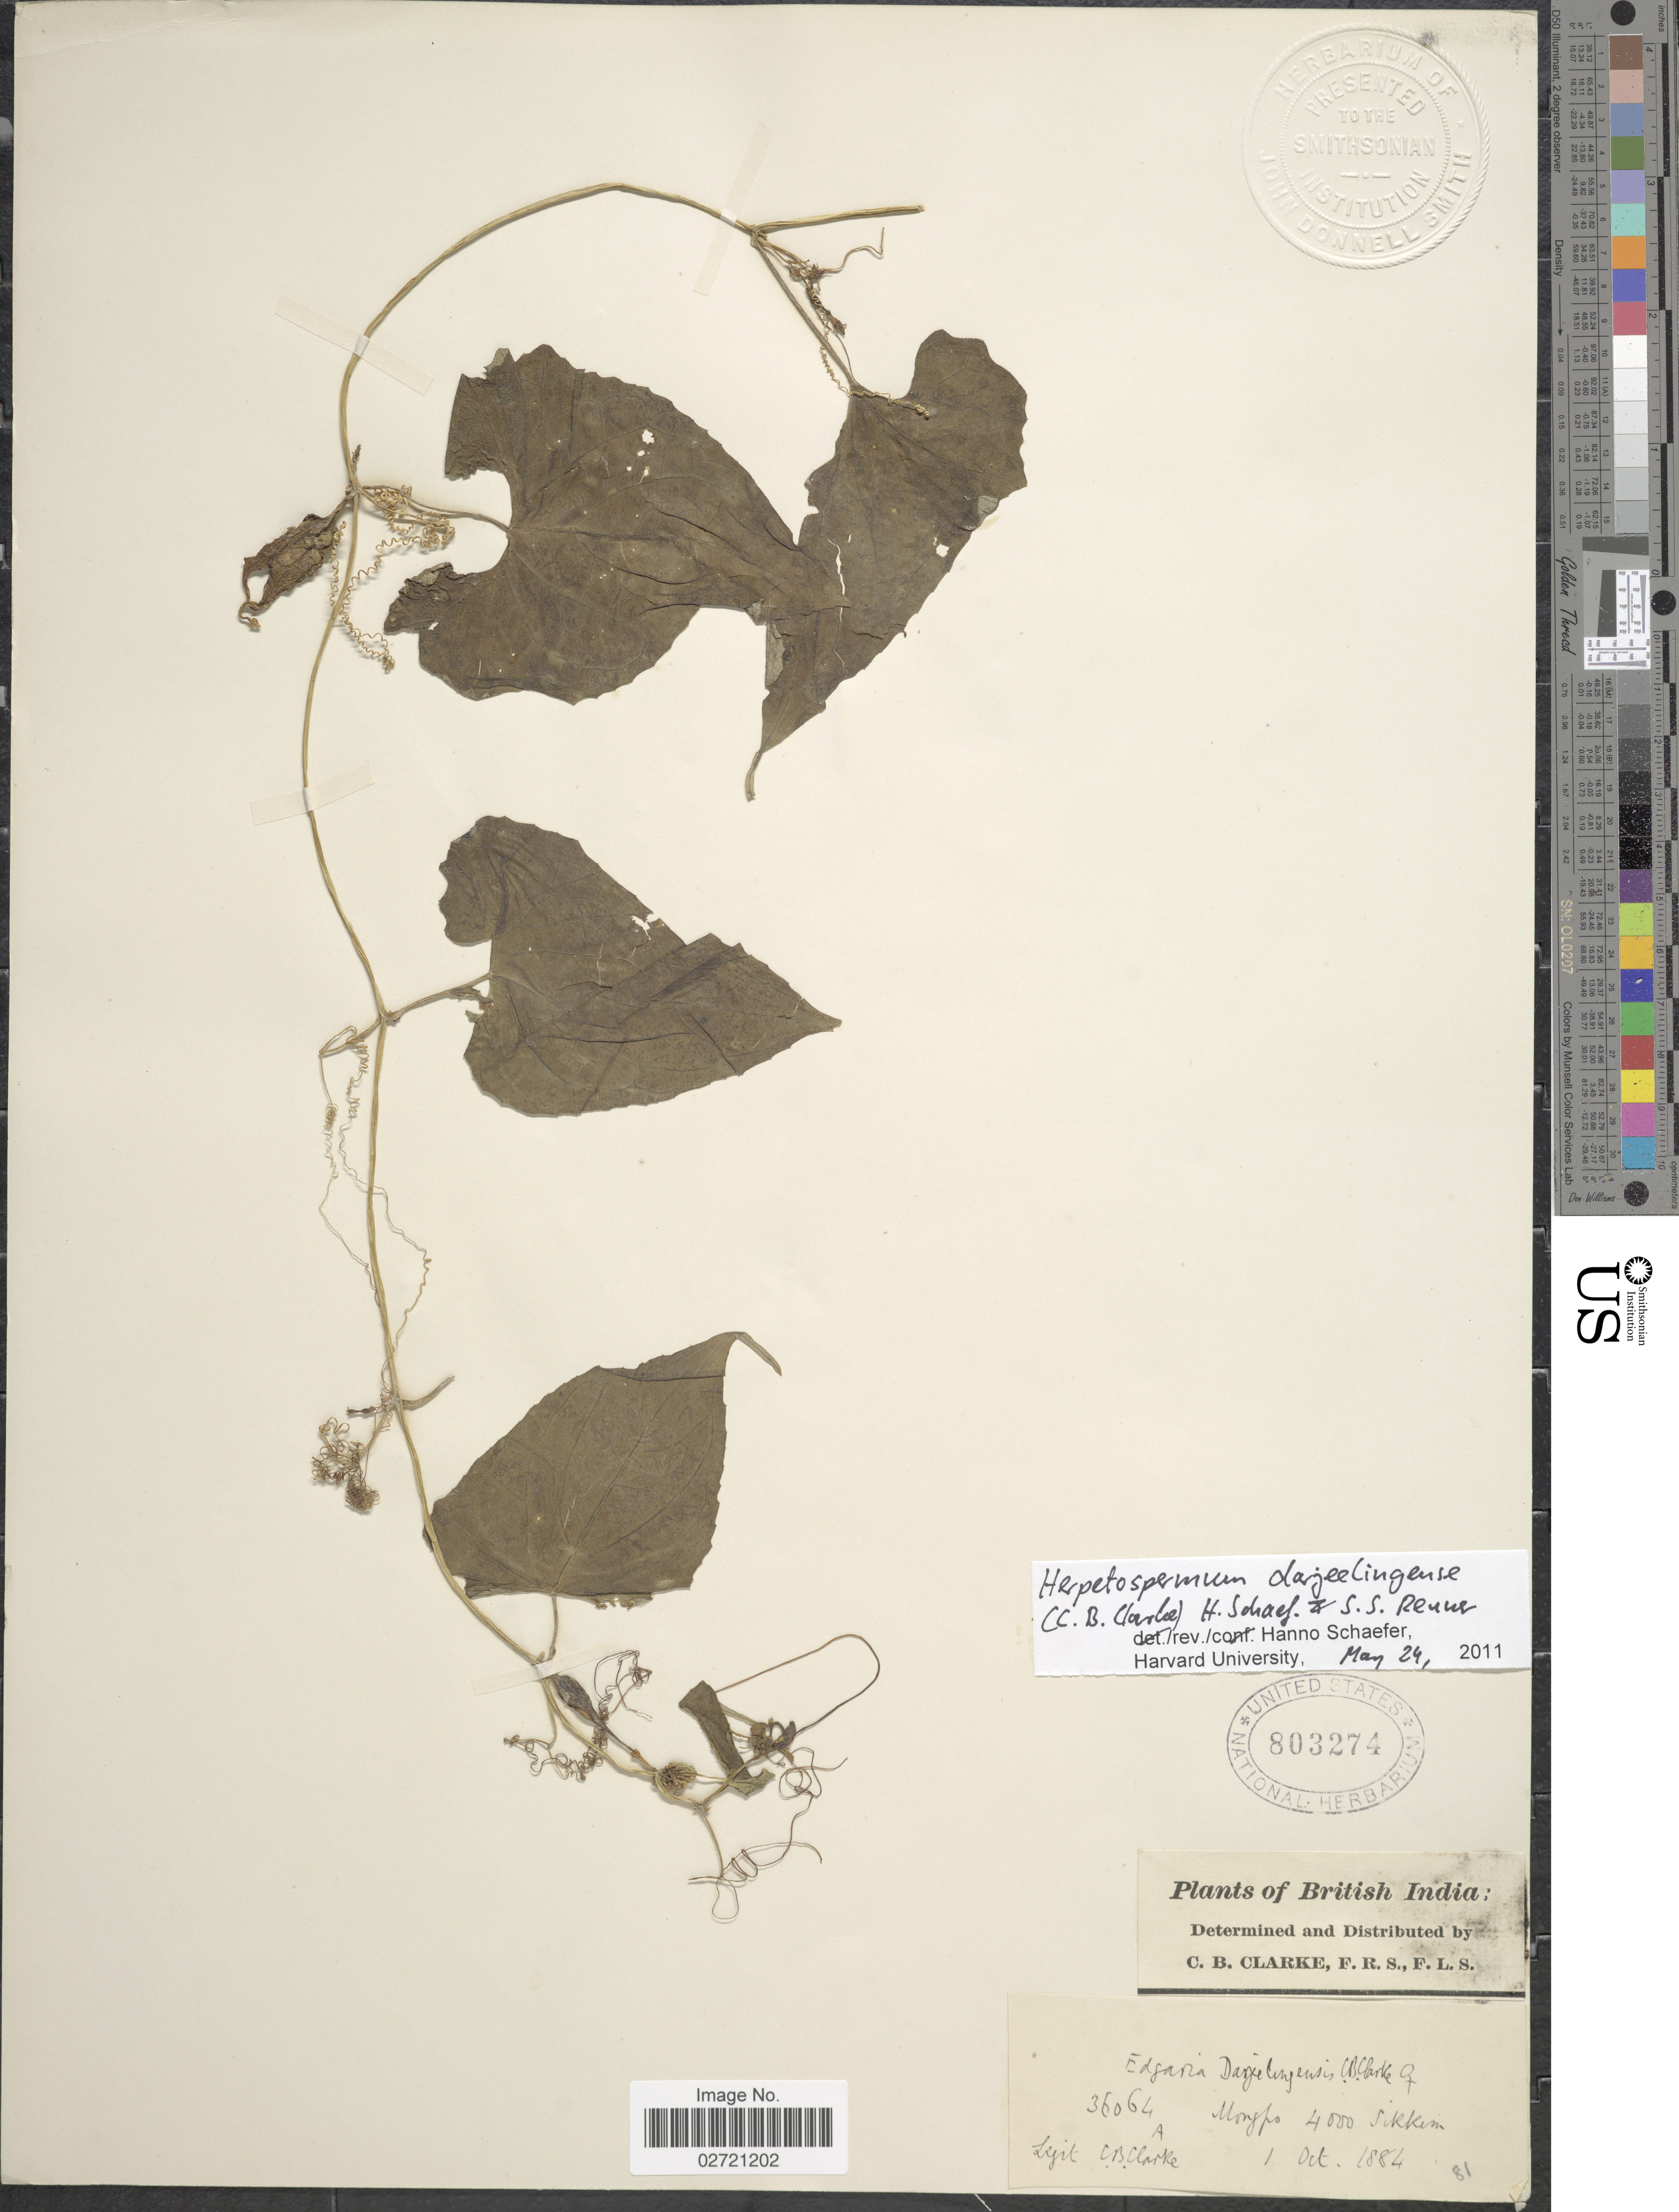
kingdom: Plantae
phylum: Tracheophyta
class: Magnoliopsida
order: Cucurbitales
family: Cucurbitaceae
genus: Herpetospermum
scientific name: Herpetospermum darjeelingense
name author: (C.B. Clarke) H. Schaef. & S.S. Renner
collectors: C. B. Clarke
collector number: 36064A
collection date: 1884-10-01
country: India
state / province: Sikkim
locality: British India. Mongpo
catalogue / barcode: US 803274